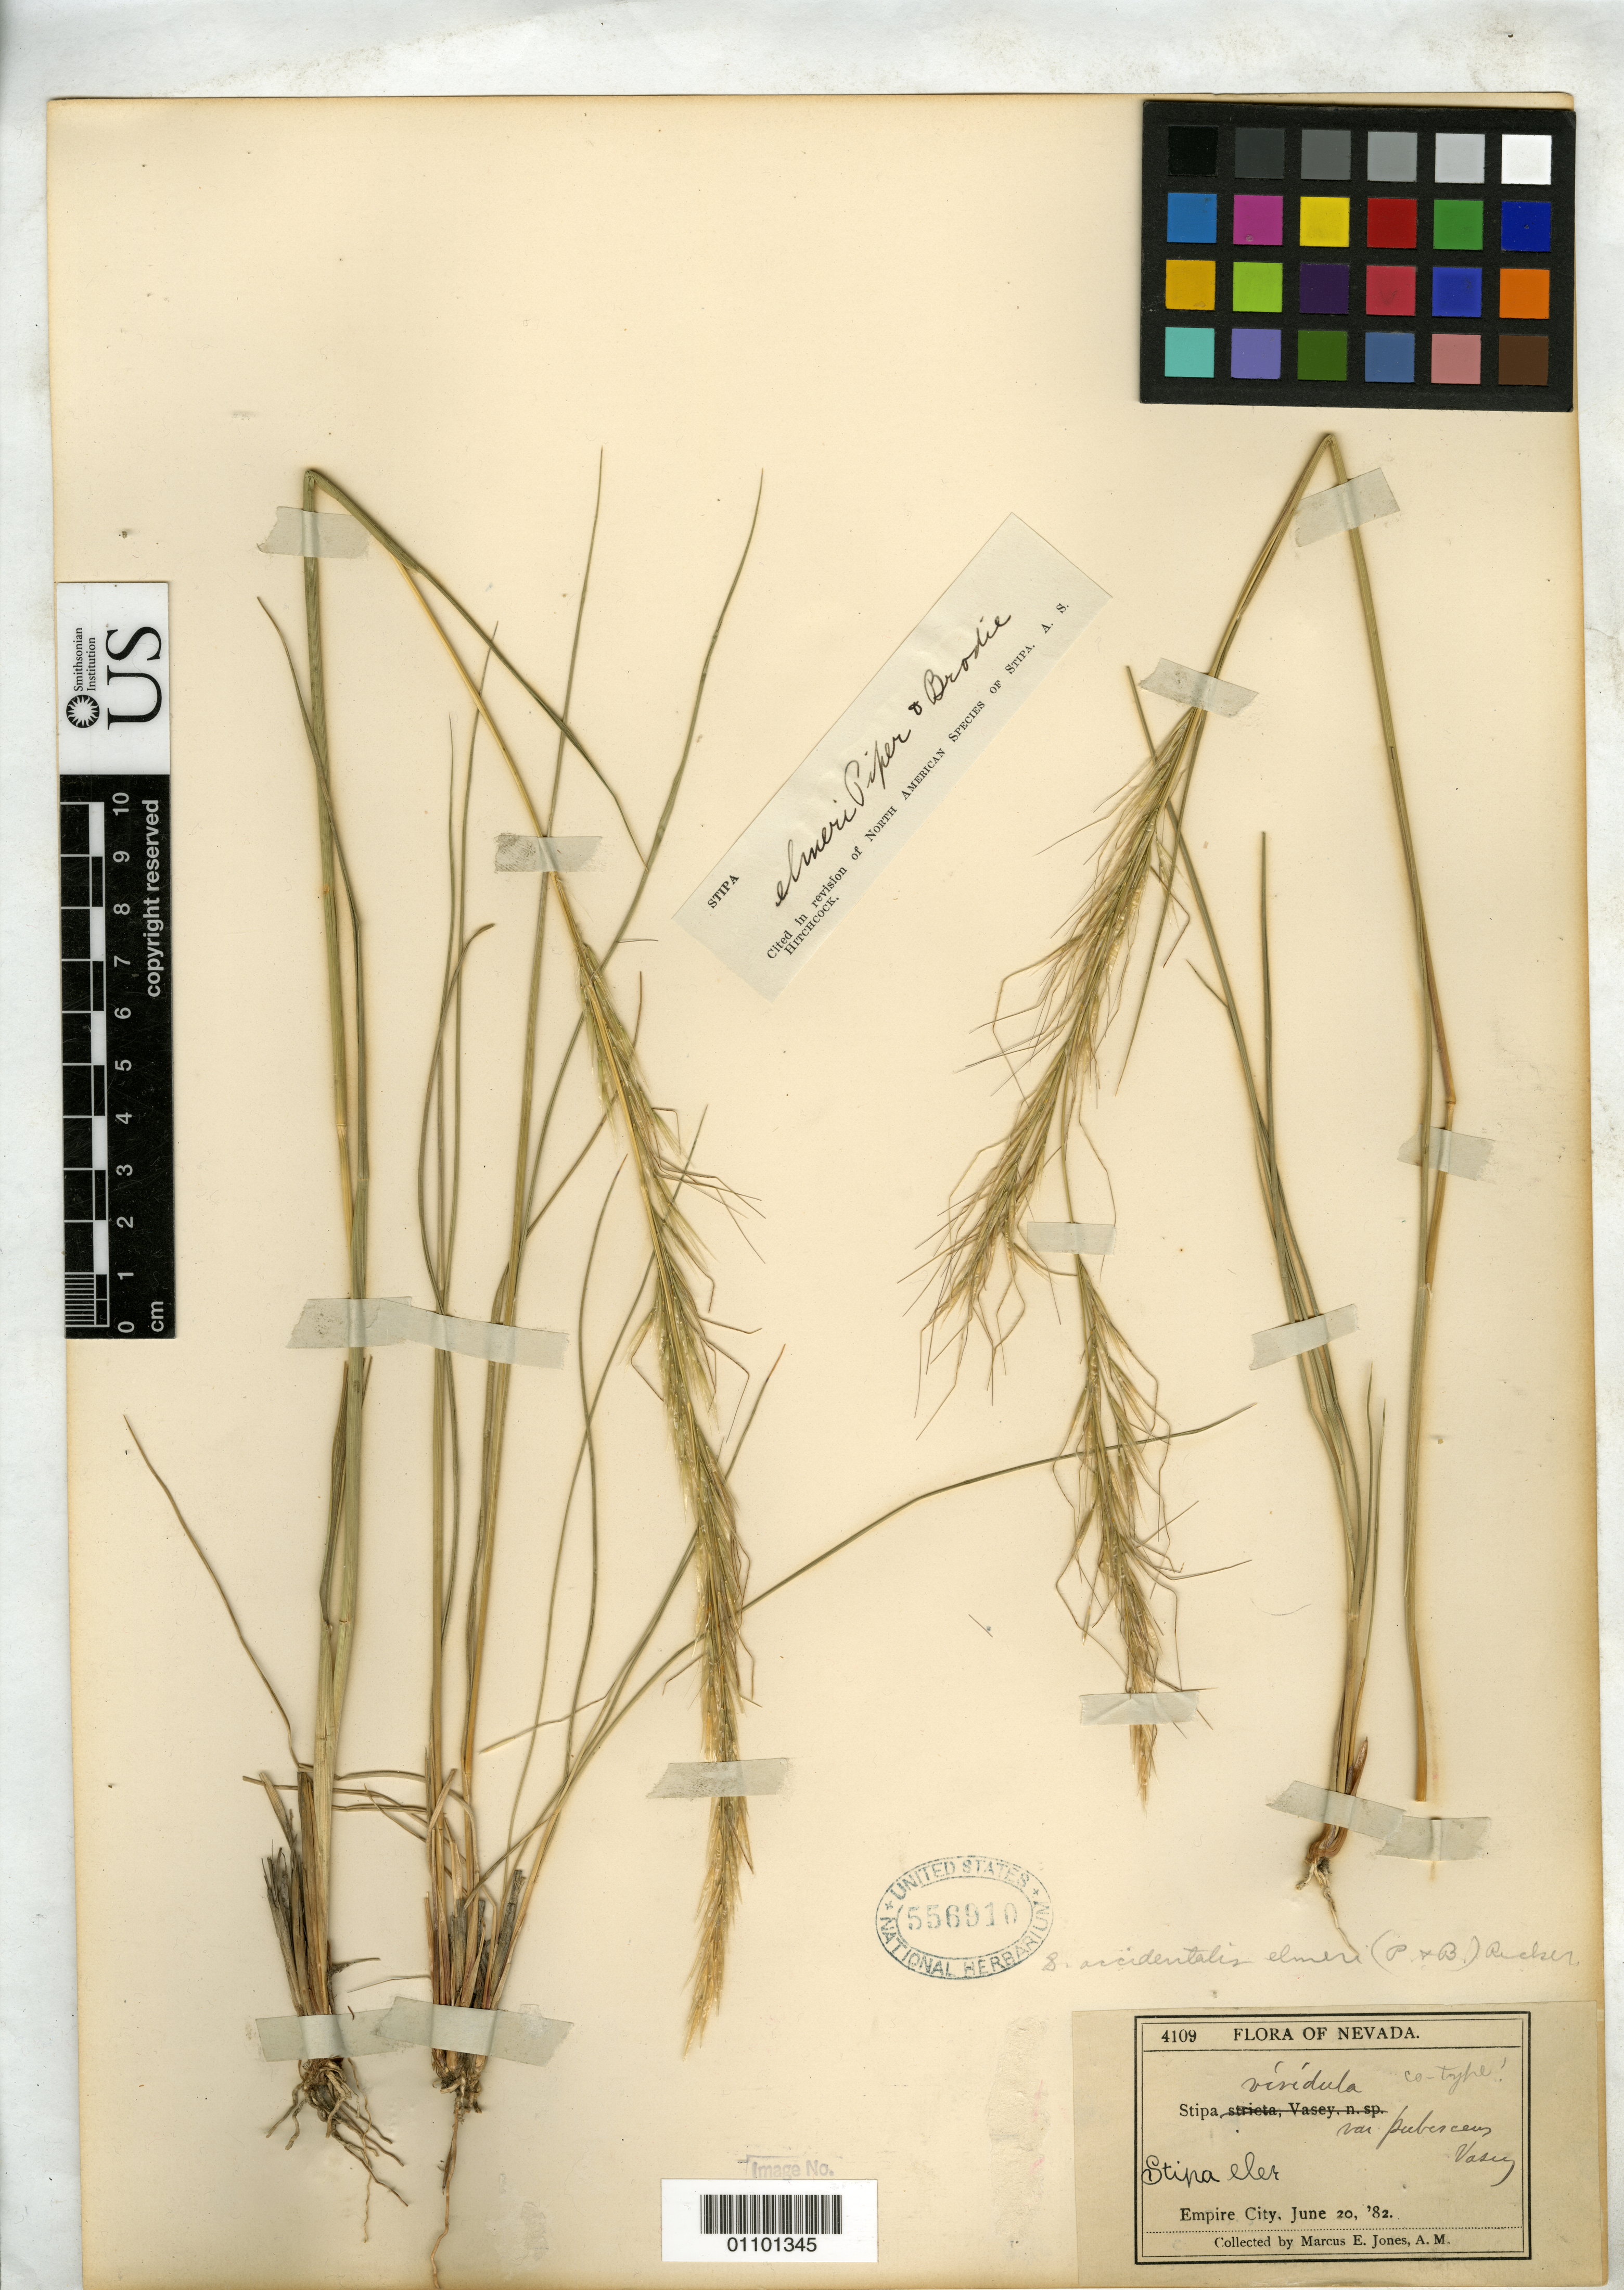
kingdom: Plantae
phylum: Tracheophyta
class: Liliopsida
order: Poales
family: Poaceae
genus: Stipa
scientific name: Stipa viridula var. pubescens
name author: Vasey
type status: Syntype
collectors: M. E. Jones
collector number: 4109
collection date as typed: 20 Jun 1882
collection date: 1882-06-20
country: United States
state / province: Nevada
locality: Empire City.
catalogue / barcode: US 556910